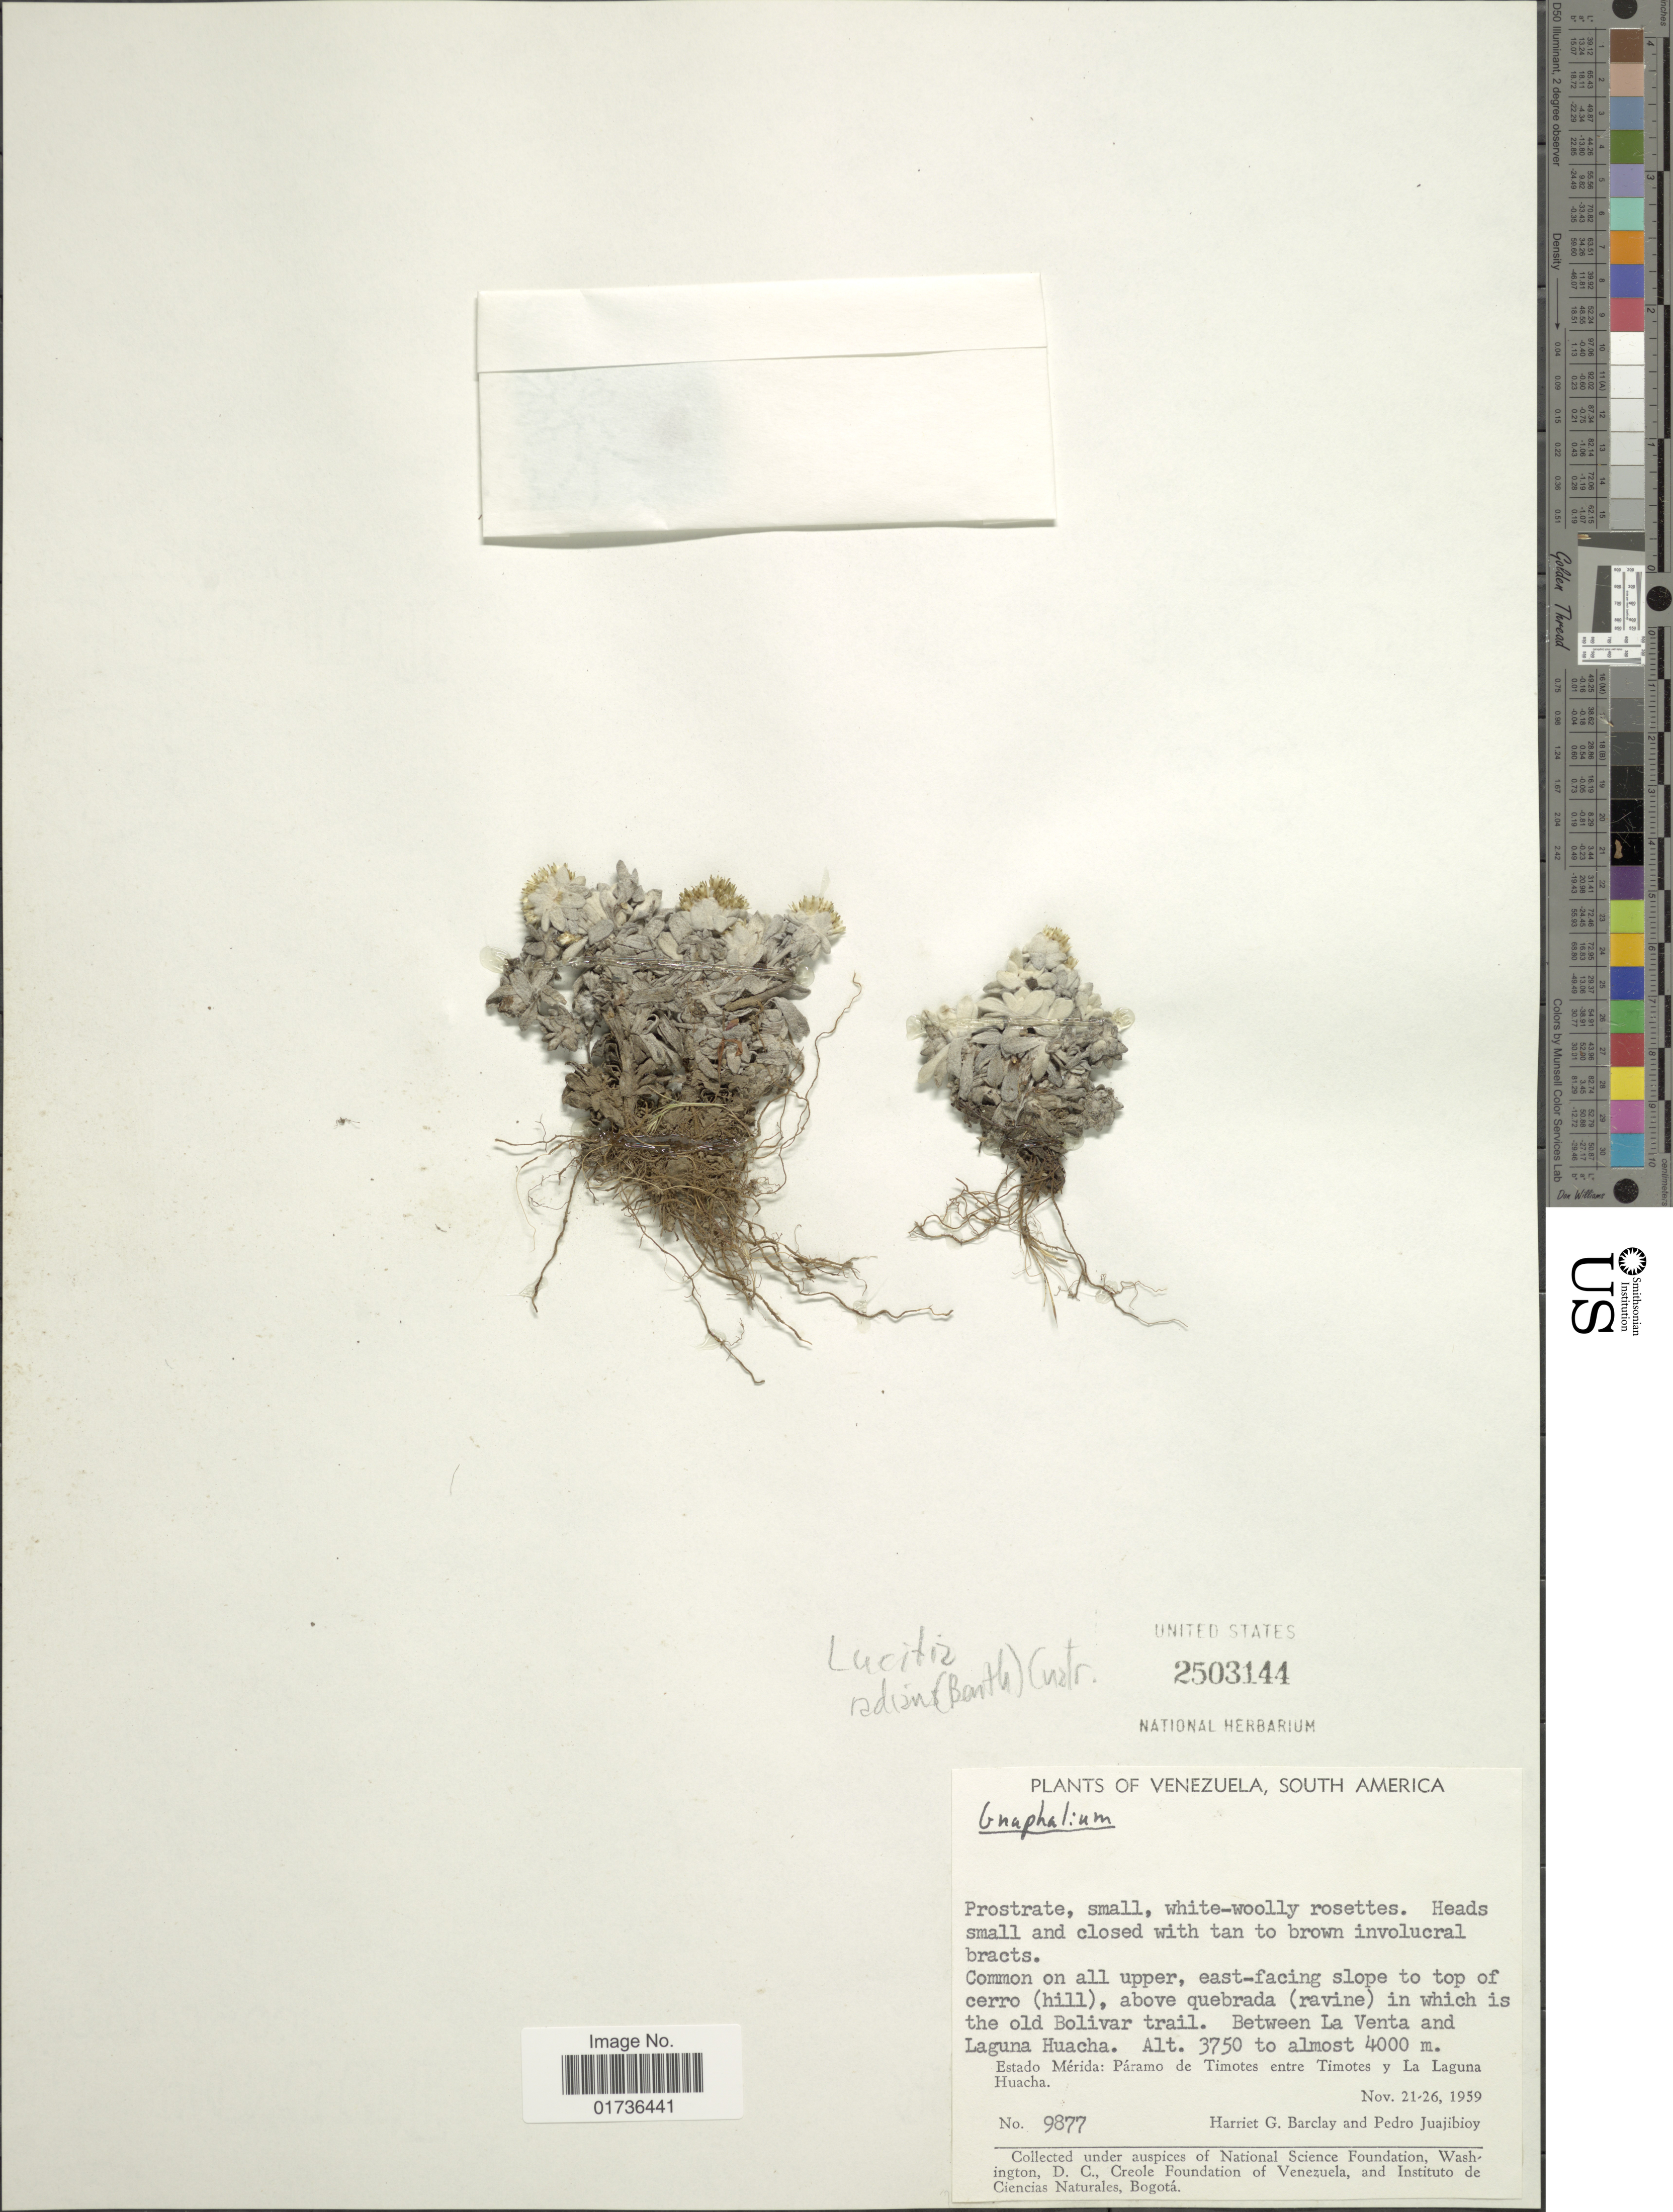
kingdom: Plantae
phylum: Tracheophyta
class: Magnoliopsida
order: Asterales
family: Asteraceae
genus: Belloa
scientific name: Belloa radians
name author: (Benth.) M.O. Dillon & Sagást.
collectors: H. G. Barclay & P. Juajibioy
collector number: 9877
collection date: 1959-11-21/1959-11-26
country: Venezuela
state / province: Mérida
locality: Common on all upper, east-facing slope to top of cerro (hill), above quebrada (ravine) in which is the old Bolivar trail. Between La Venta and Laguna Huacha, Páramo de Timotes entre Timotes y La Laguna Huacha.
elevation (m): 3750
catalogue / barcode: US 2503144